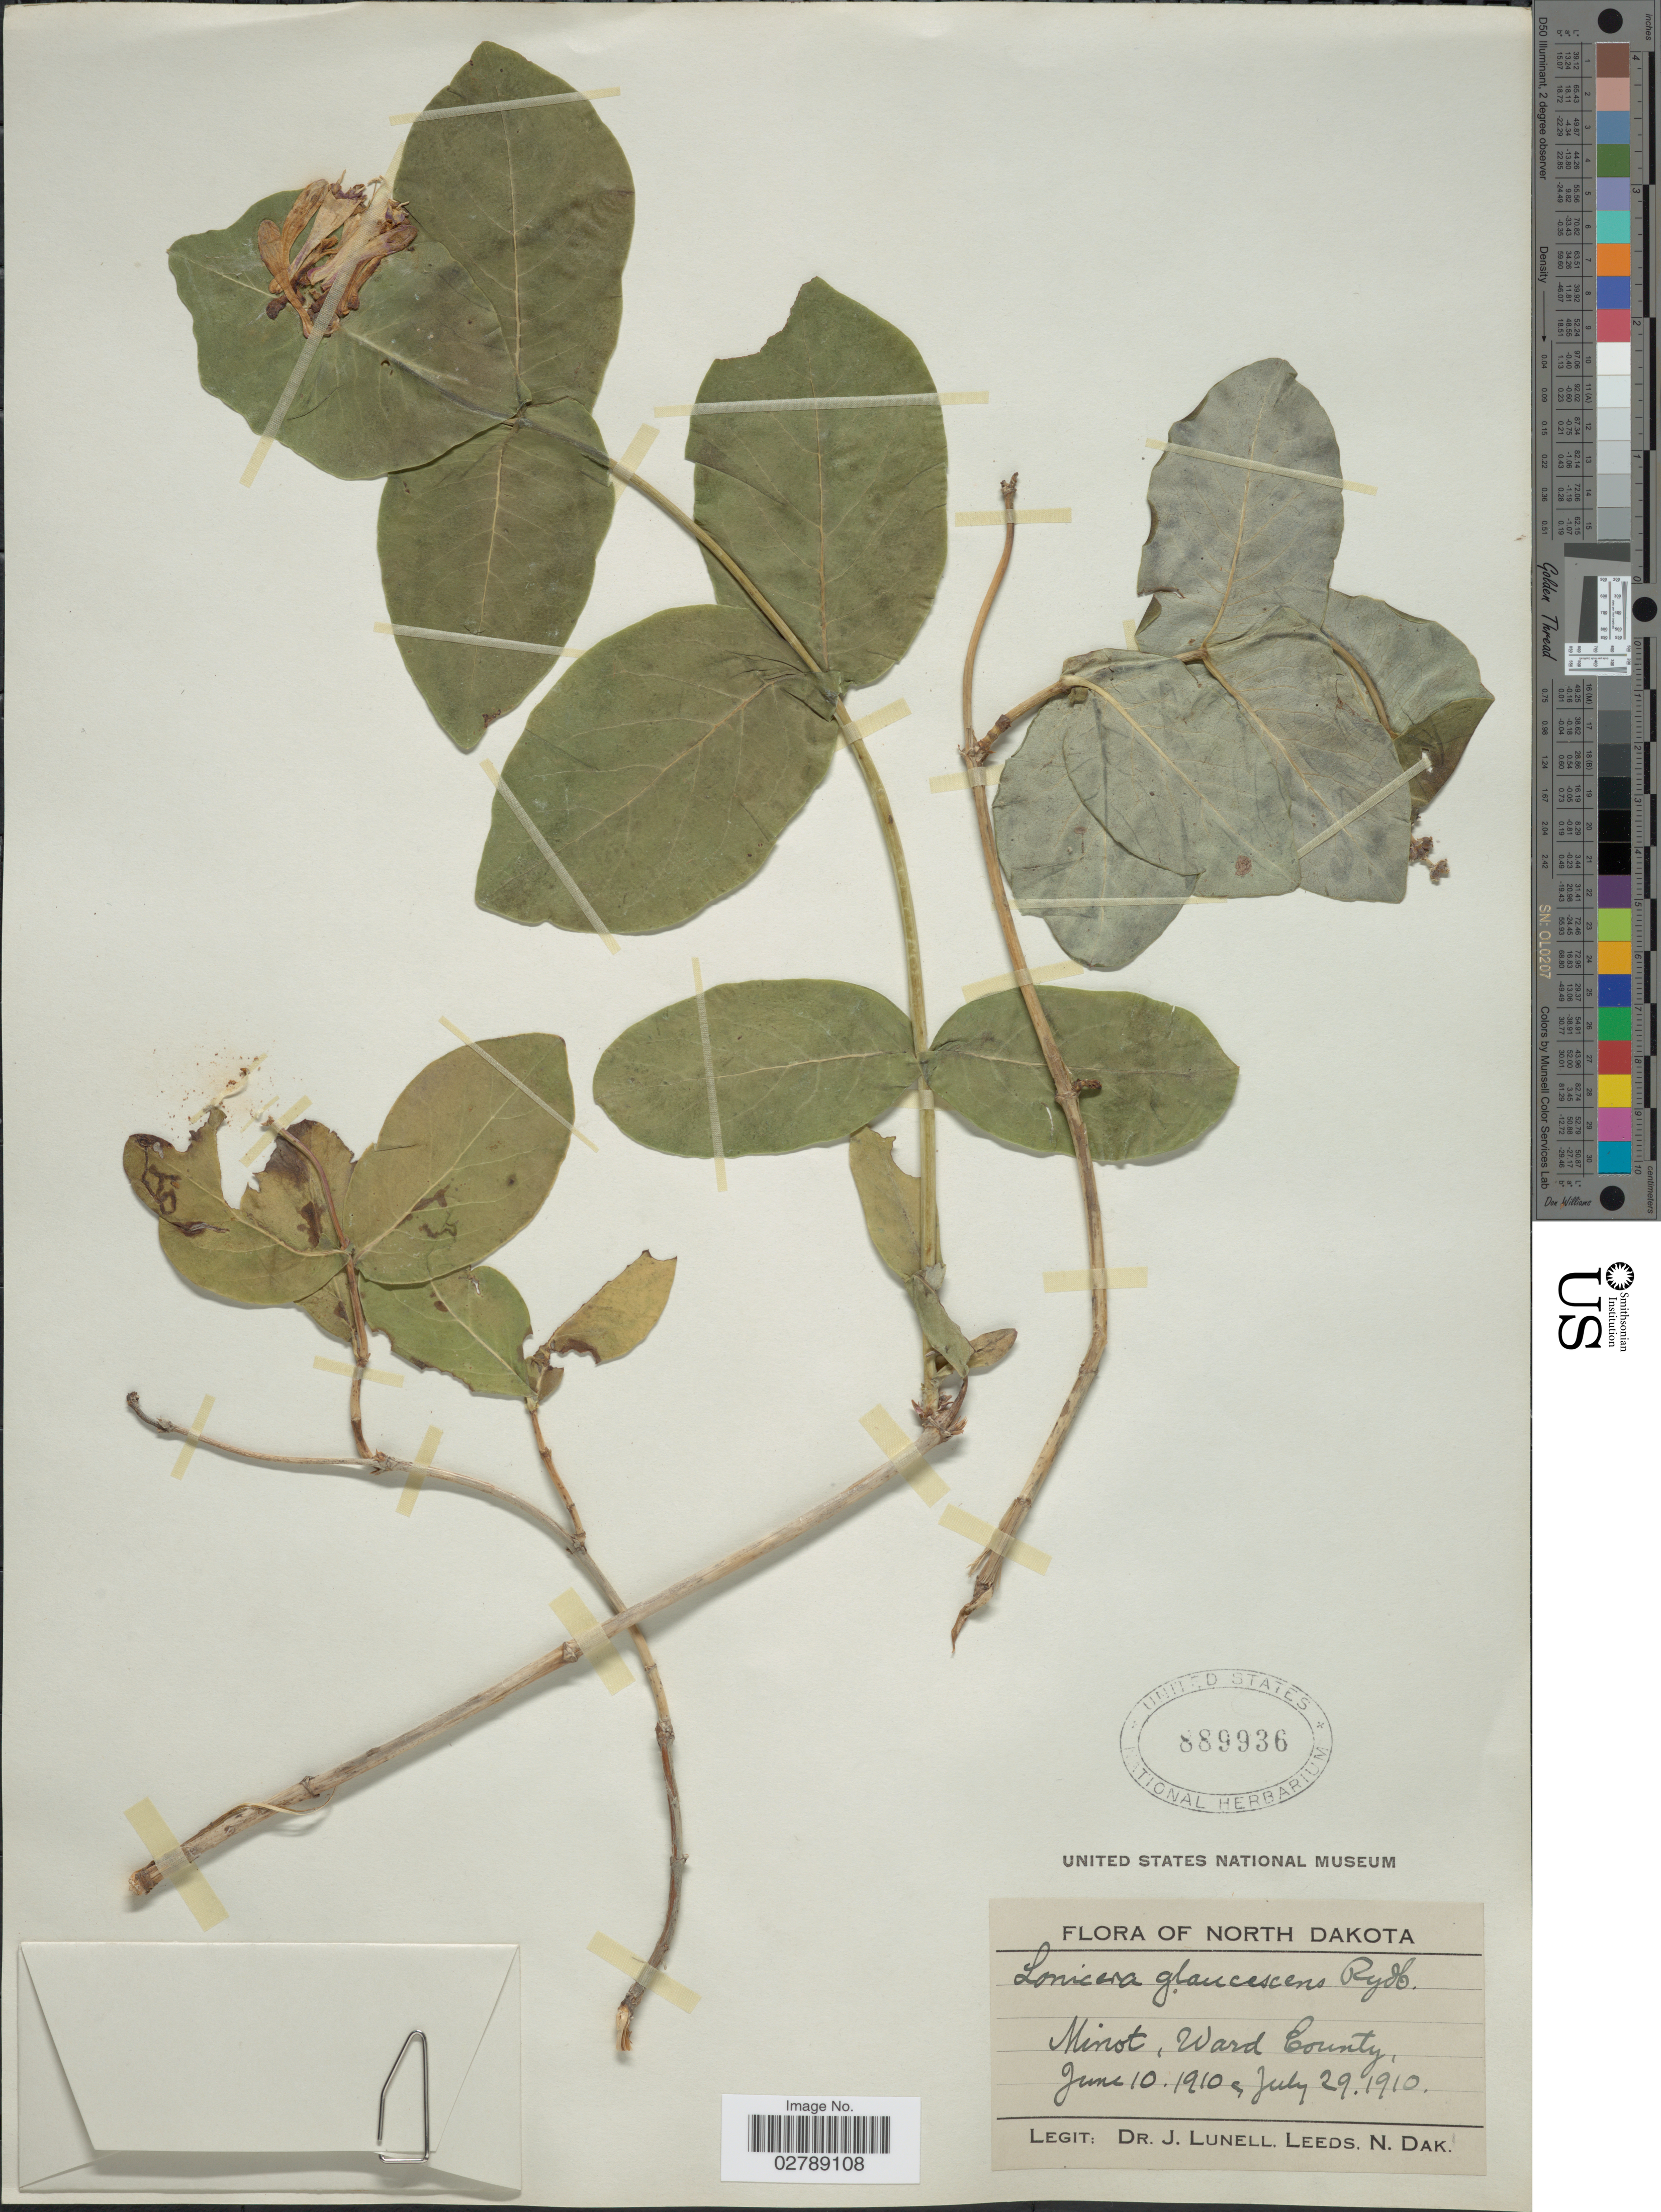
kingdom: Plantae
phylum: Tracheophyta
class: Magnoliopsida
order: Dipsacales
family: Caprifoliaceae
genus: Lonicera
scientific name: Lonicera dioica var. glaucescens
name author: (Rydb.) Butters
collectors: J. Lunell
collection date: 1910-06-10/1910-07-29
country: United States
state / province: North Dakota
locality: Minot, Ward County.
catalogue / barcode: US 889936